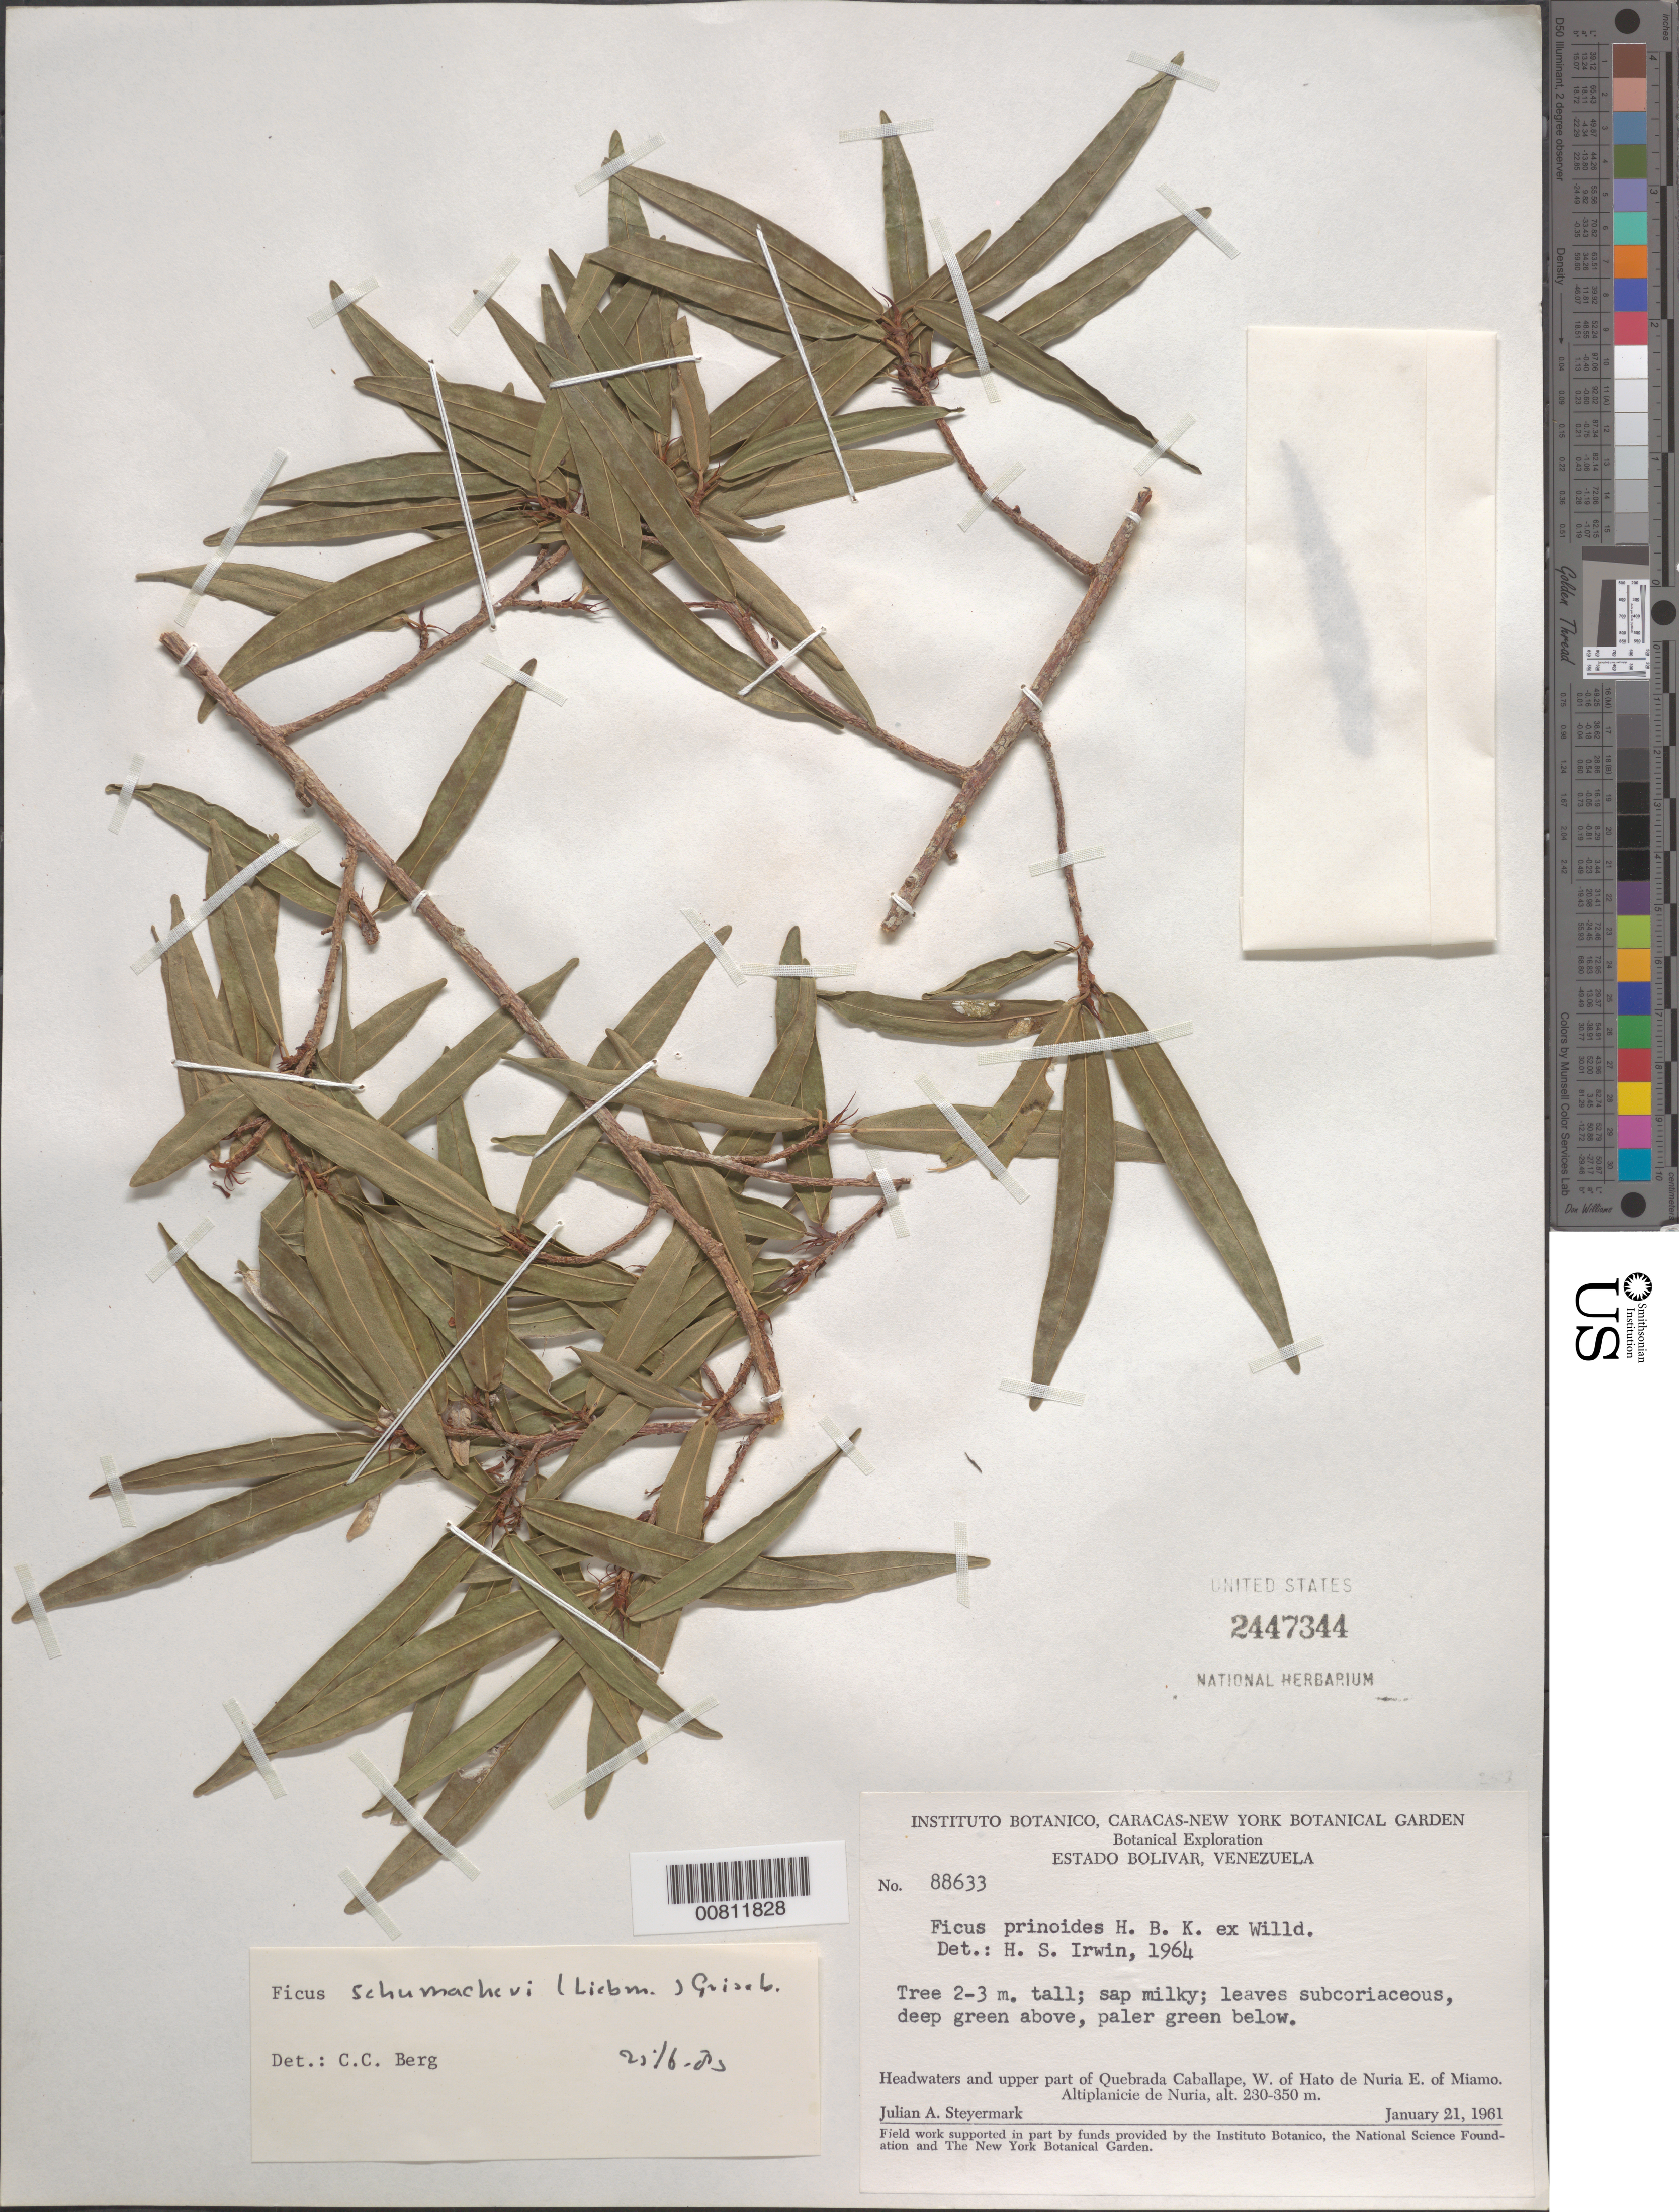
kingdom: Plantae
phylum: Tracheophyta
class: Magnoliopsida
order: Rosales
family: Moraceae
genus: Ficus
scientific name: Ficus schumacheri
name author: (Liebm.) Griseb.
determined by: Berg, C. C.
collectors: J. Steyermark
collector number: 88633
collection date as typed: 21-Jan-61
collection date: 1961-01-21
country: Venezuela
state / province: Bolívar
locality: Quebrada Caballape, W of Hato de Nuria, E of Miamo, Altiplanicie de Nuria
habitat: Headwaters and upper part of quebrada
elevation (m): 230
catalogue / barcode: US 2447344